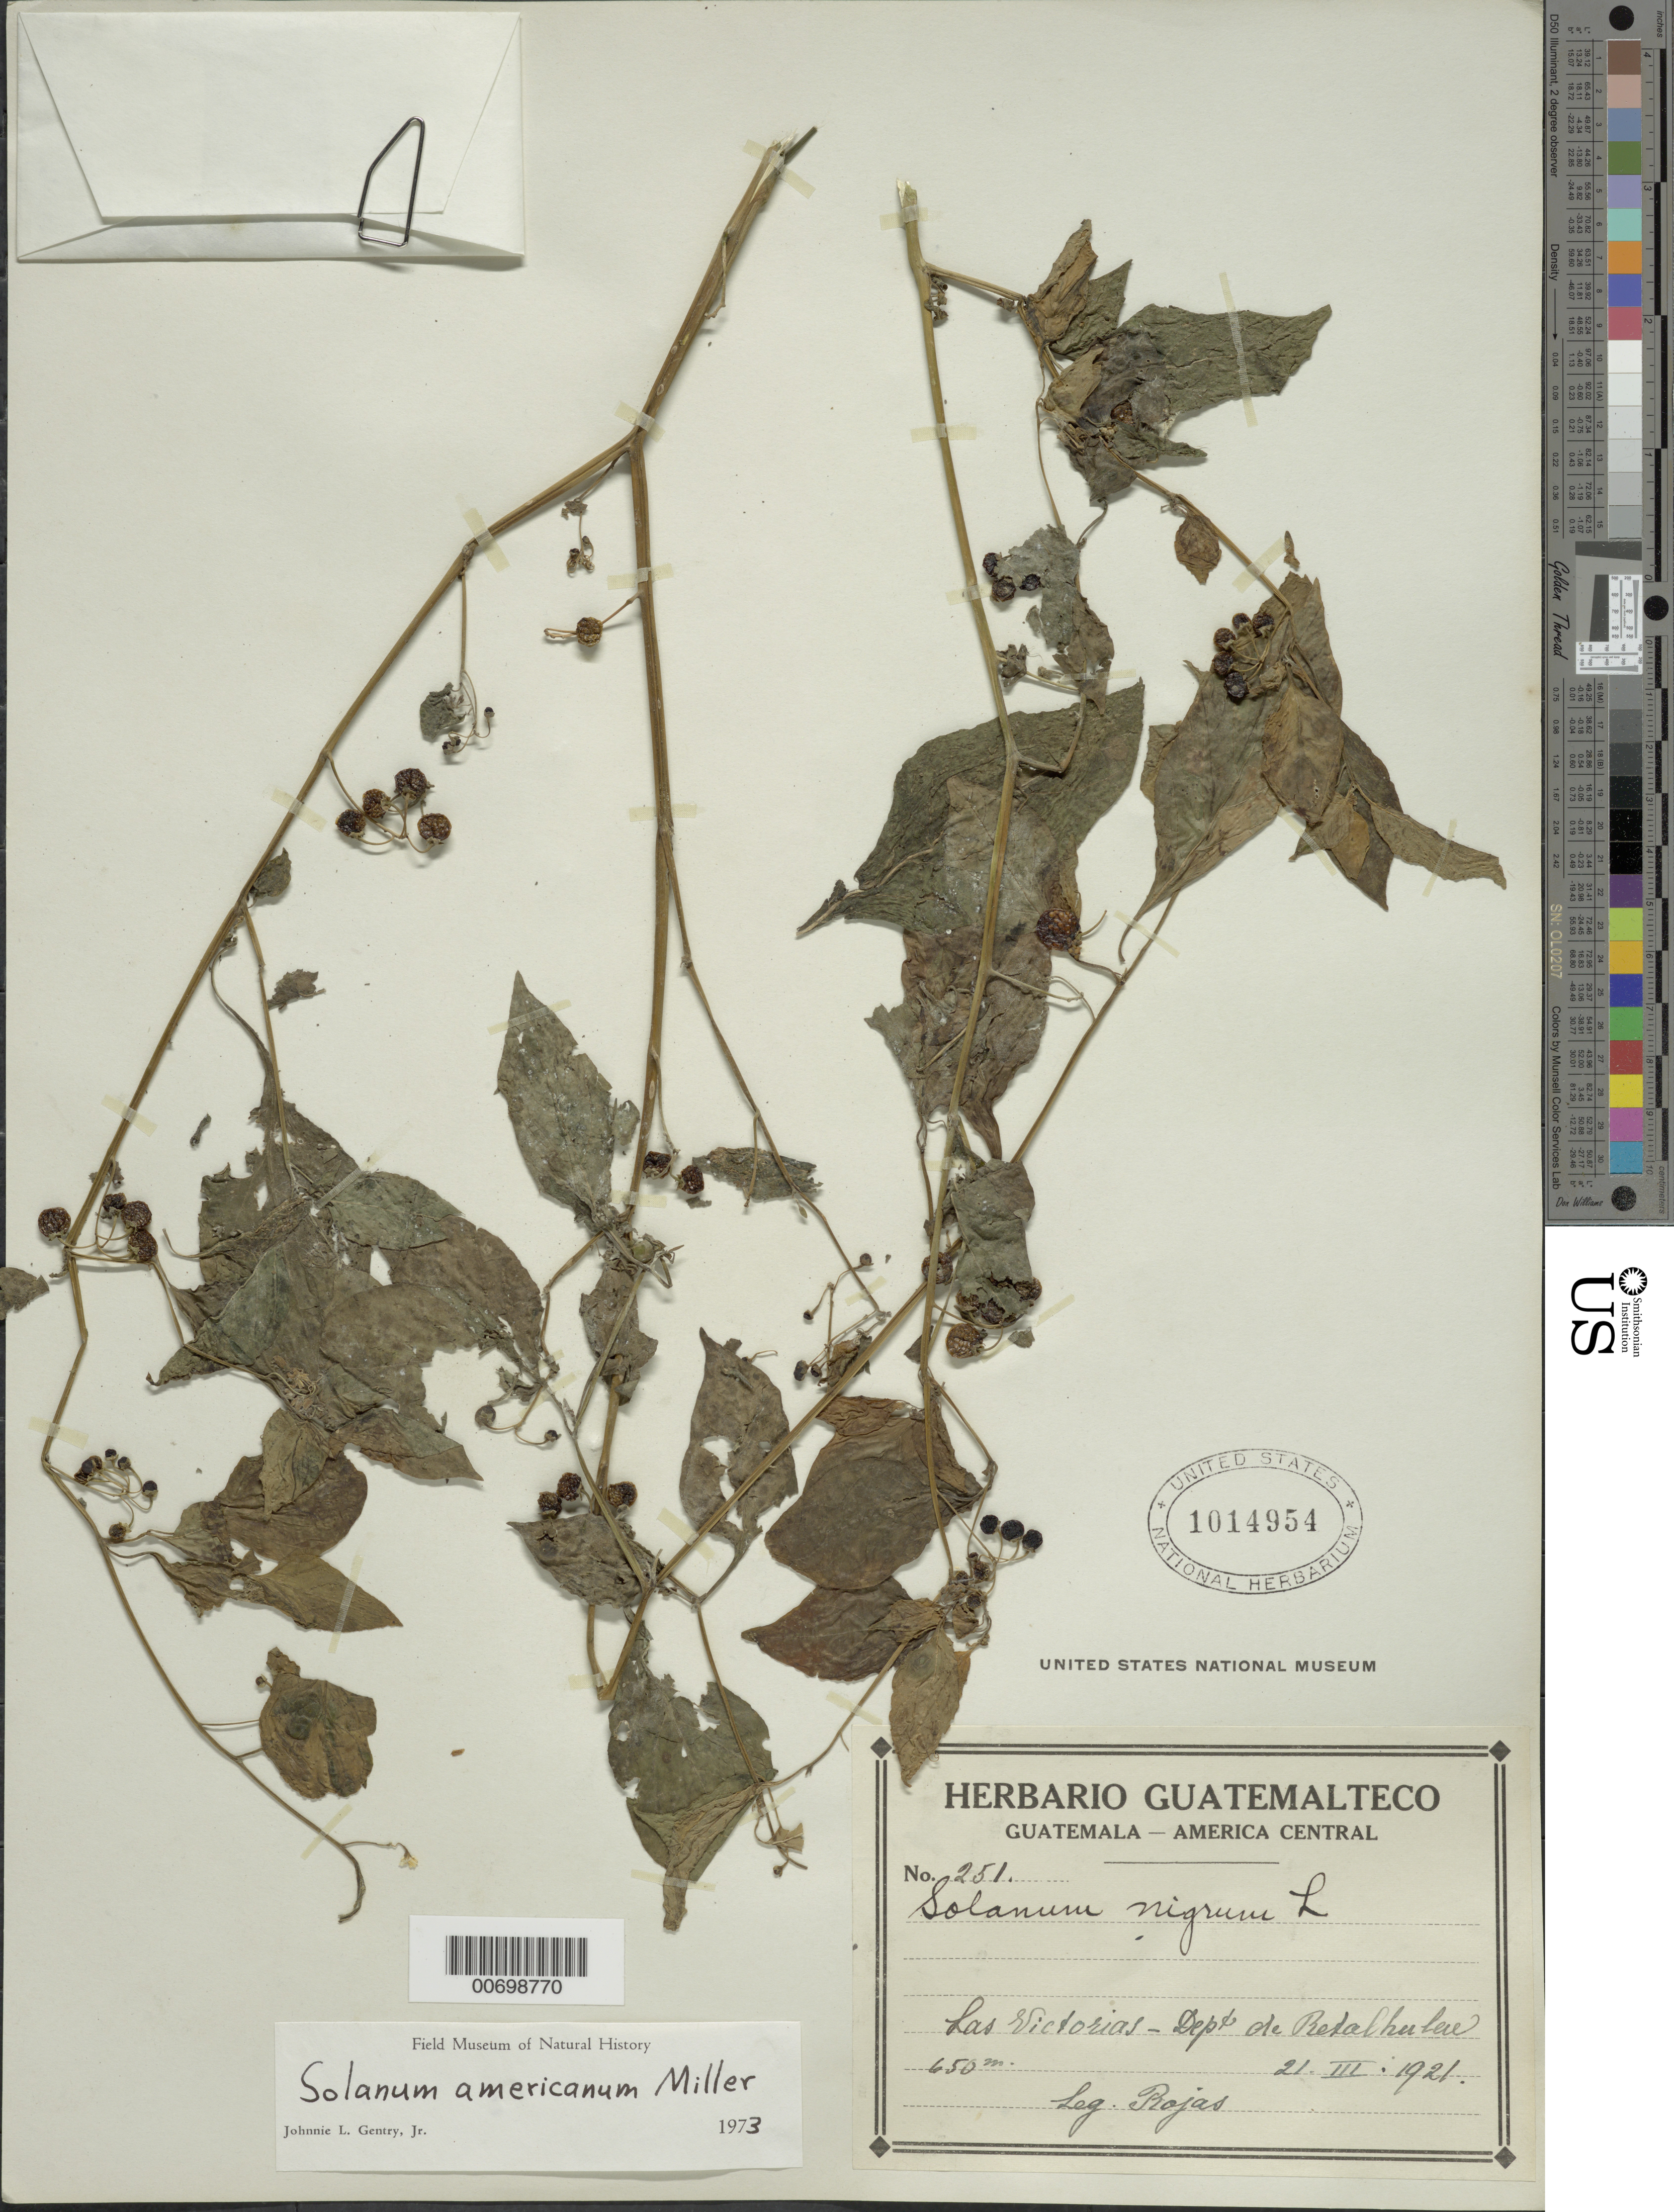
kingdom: Plantae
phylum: Tracheophyta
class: Magnoliopsida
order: Solanales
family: Solanaceae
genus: Solanum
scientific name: Solanum americanum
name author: Mill.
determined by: Gentry, J. L.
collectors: U. Rojas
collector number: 251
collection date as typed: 21 Mar 1921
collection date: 1921-03-21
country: Guatemala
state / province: Retalhuleu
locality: Las Victorias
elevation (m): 650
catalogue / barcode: US 1014954